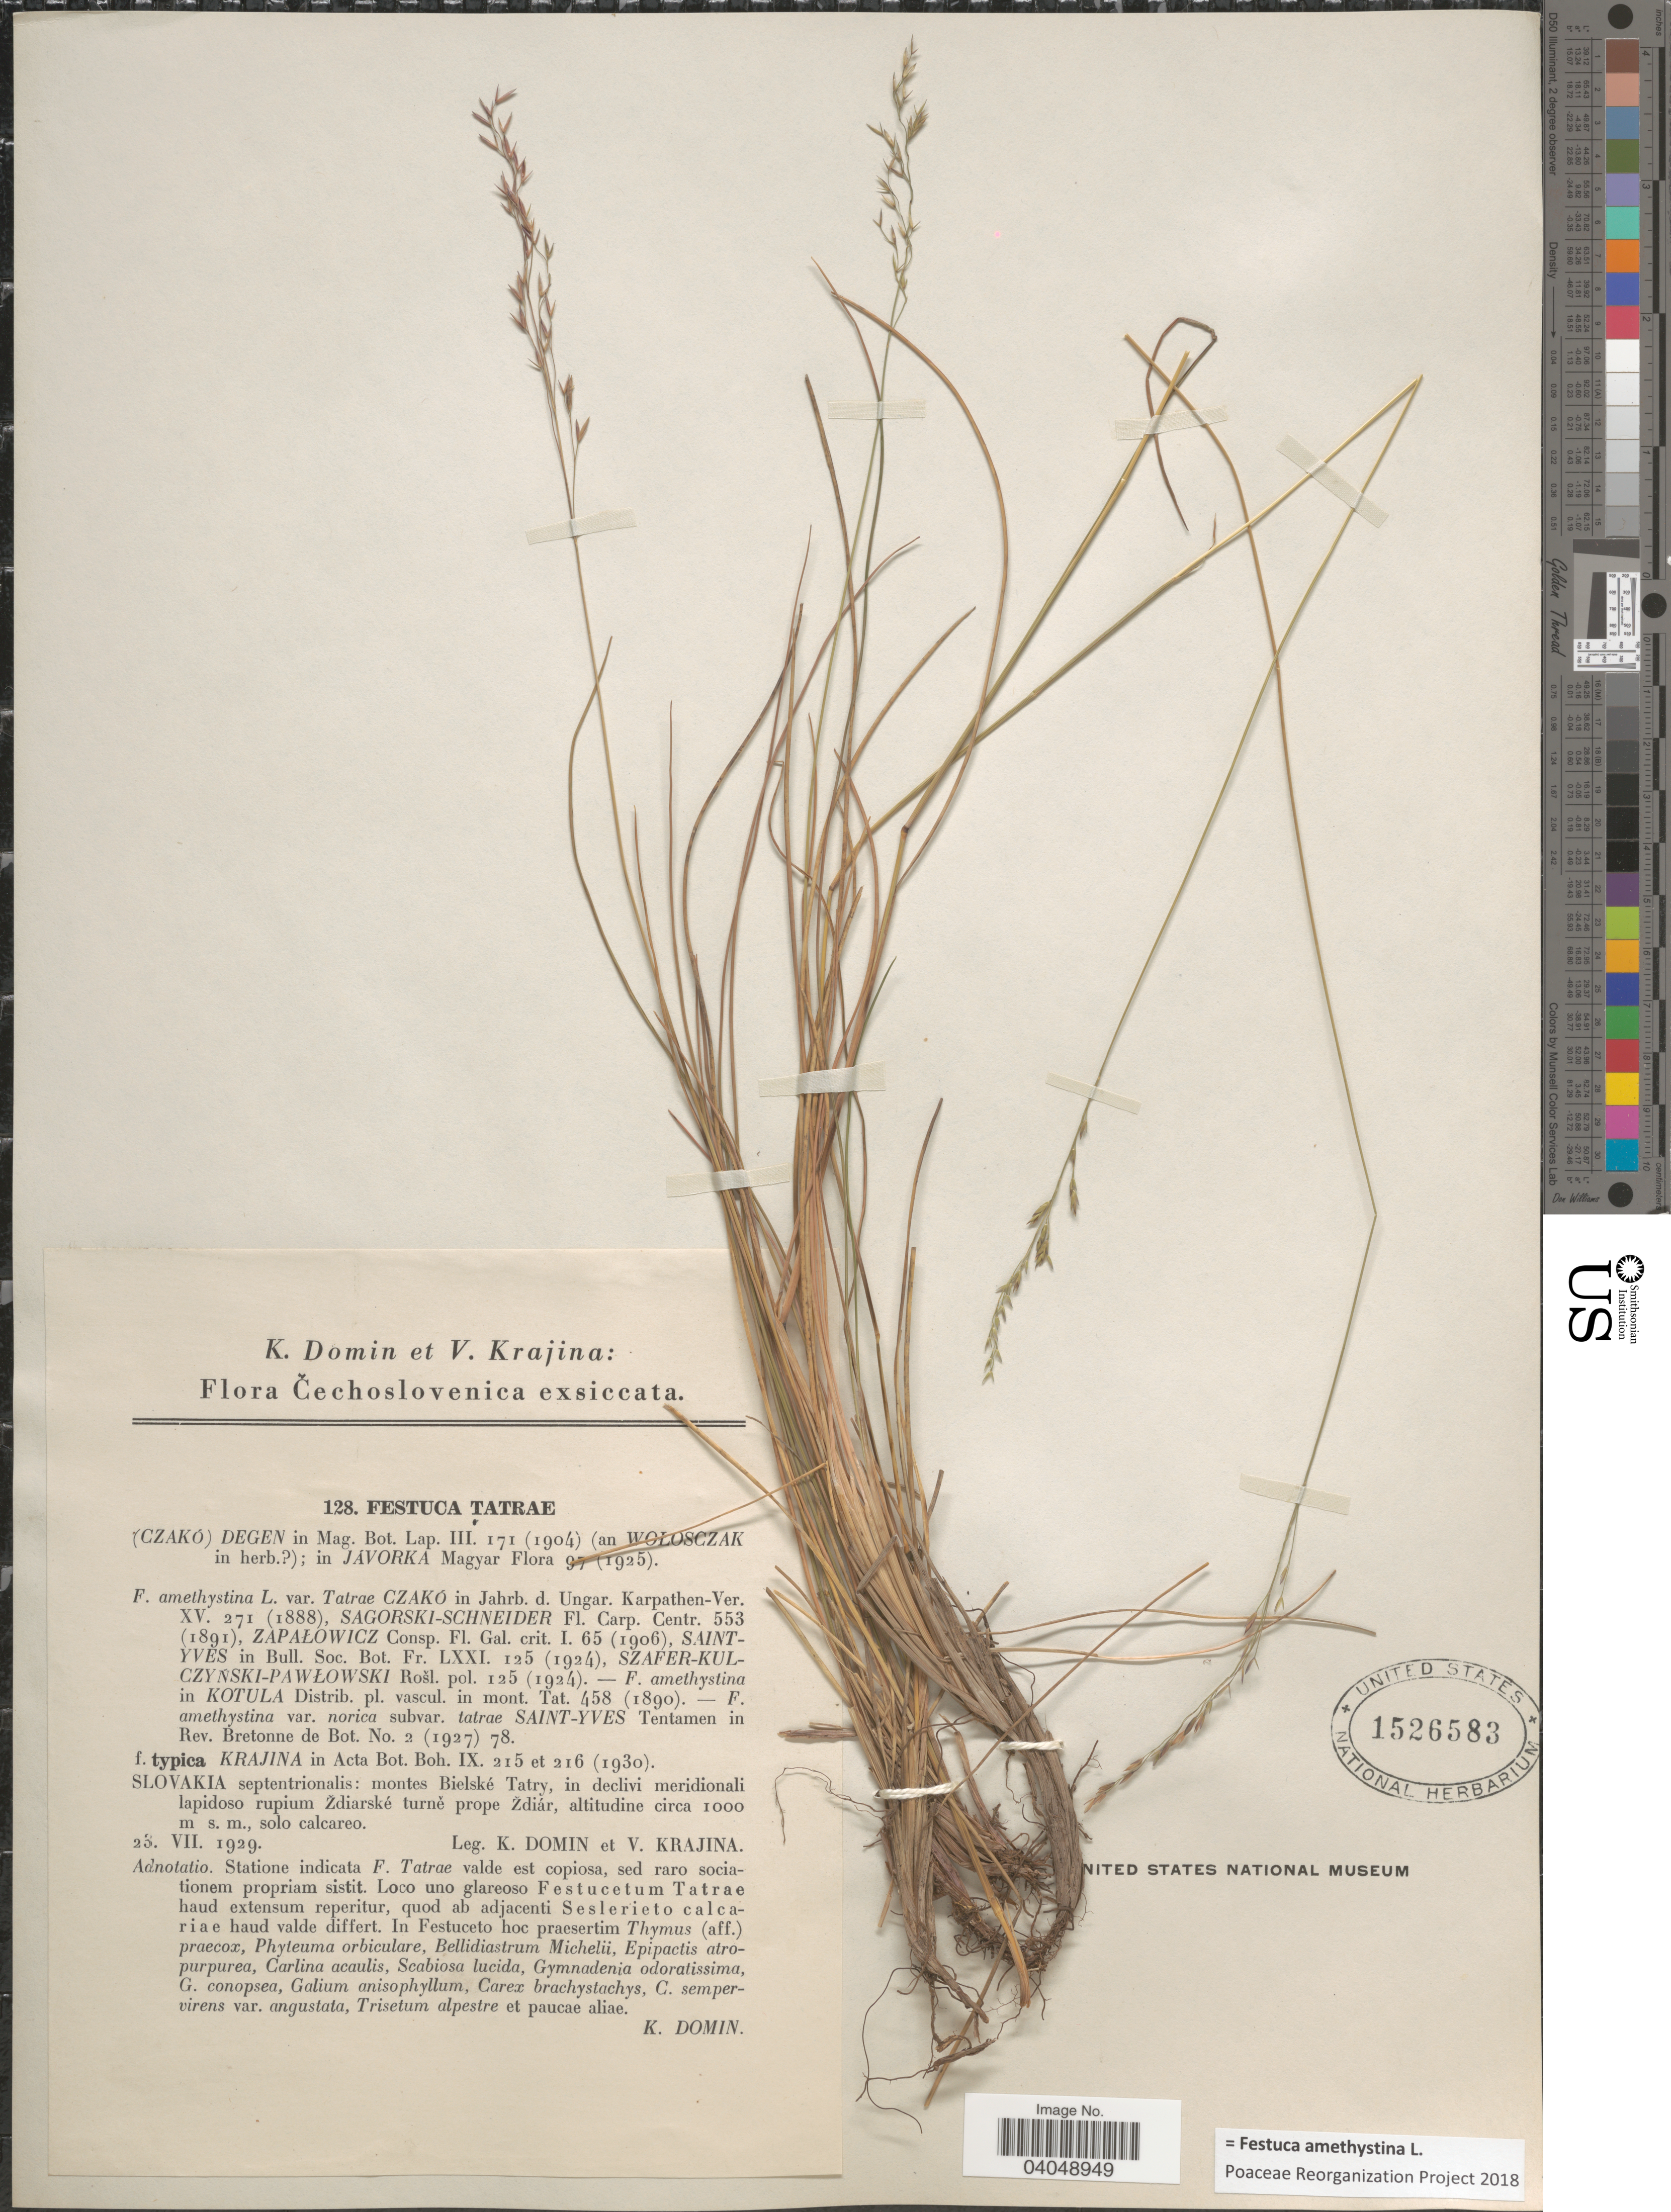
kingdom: Plantae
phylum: Tracheophyta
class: Liliopsida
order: Poales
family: Poaceae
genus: Festuca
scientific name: Festuca amethystina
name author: L.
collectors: K. Domin & V. Krajina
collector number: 128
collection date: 1929-07-23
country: Slovakia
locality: Čechoslovenica. Slovakia septentrionalis: montes Bielské Tatry, in declivi meridionali lapidoso rupium Ždiarské turně prope Ždiár.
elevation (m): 1000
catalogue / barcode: US 1526583